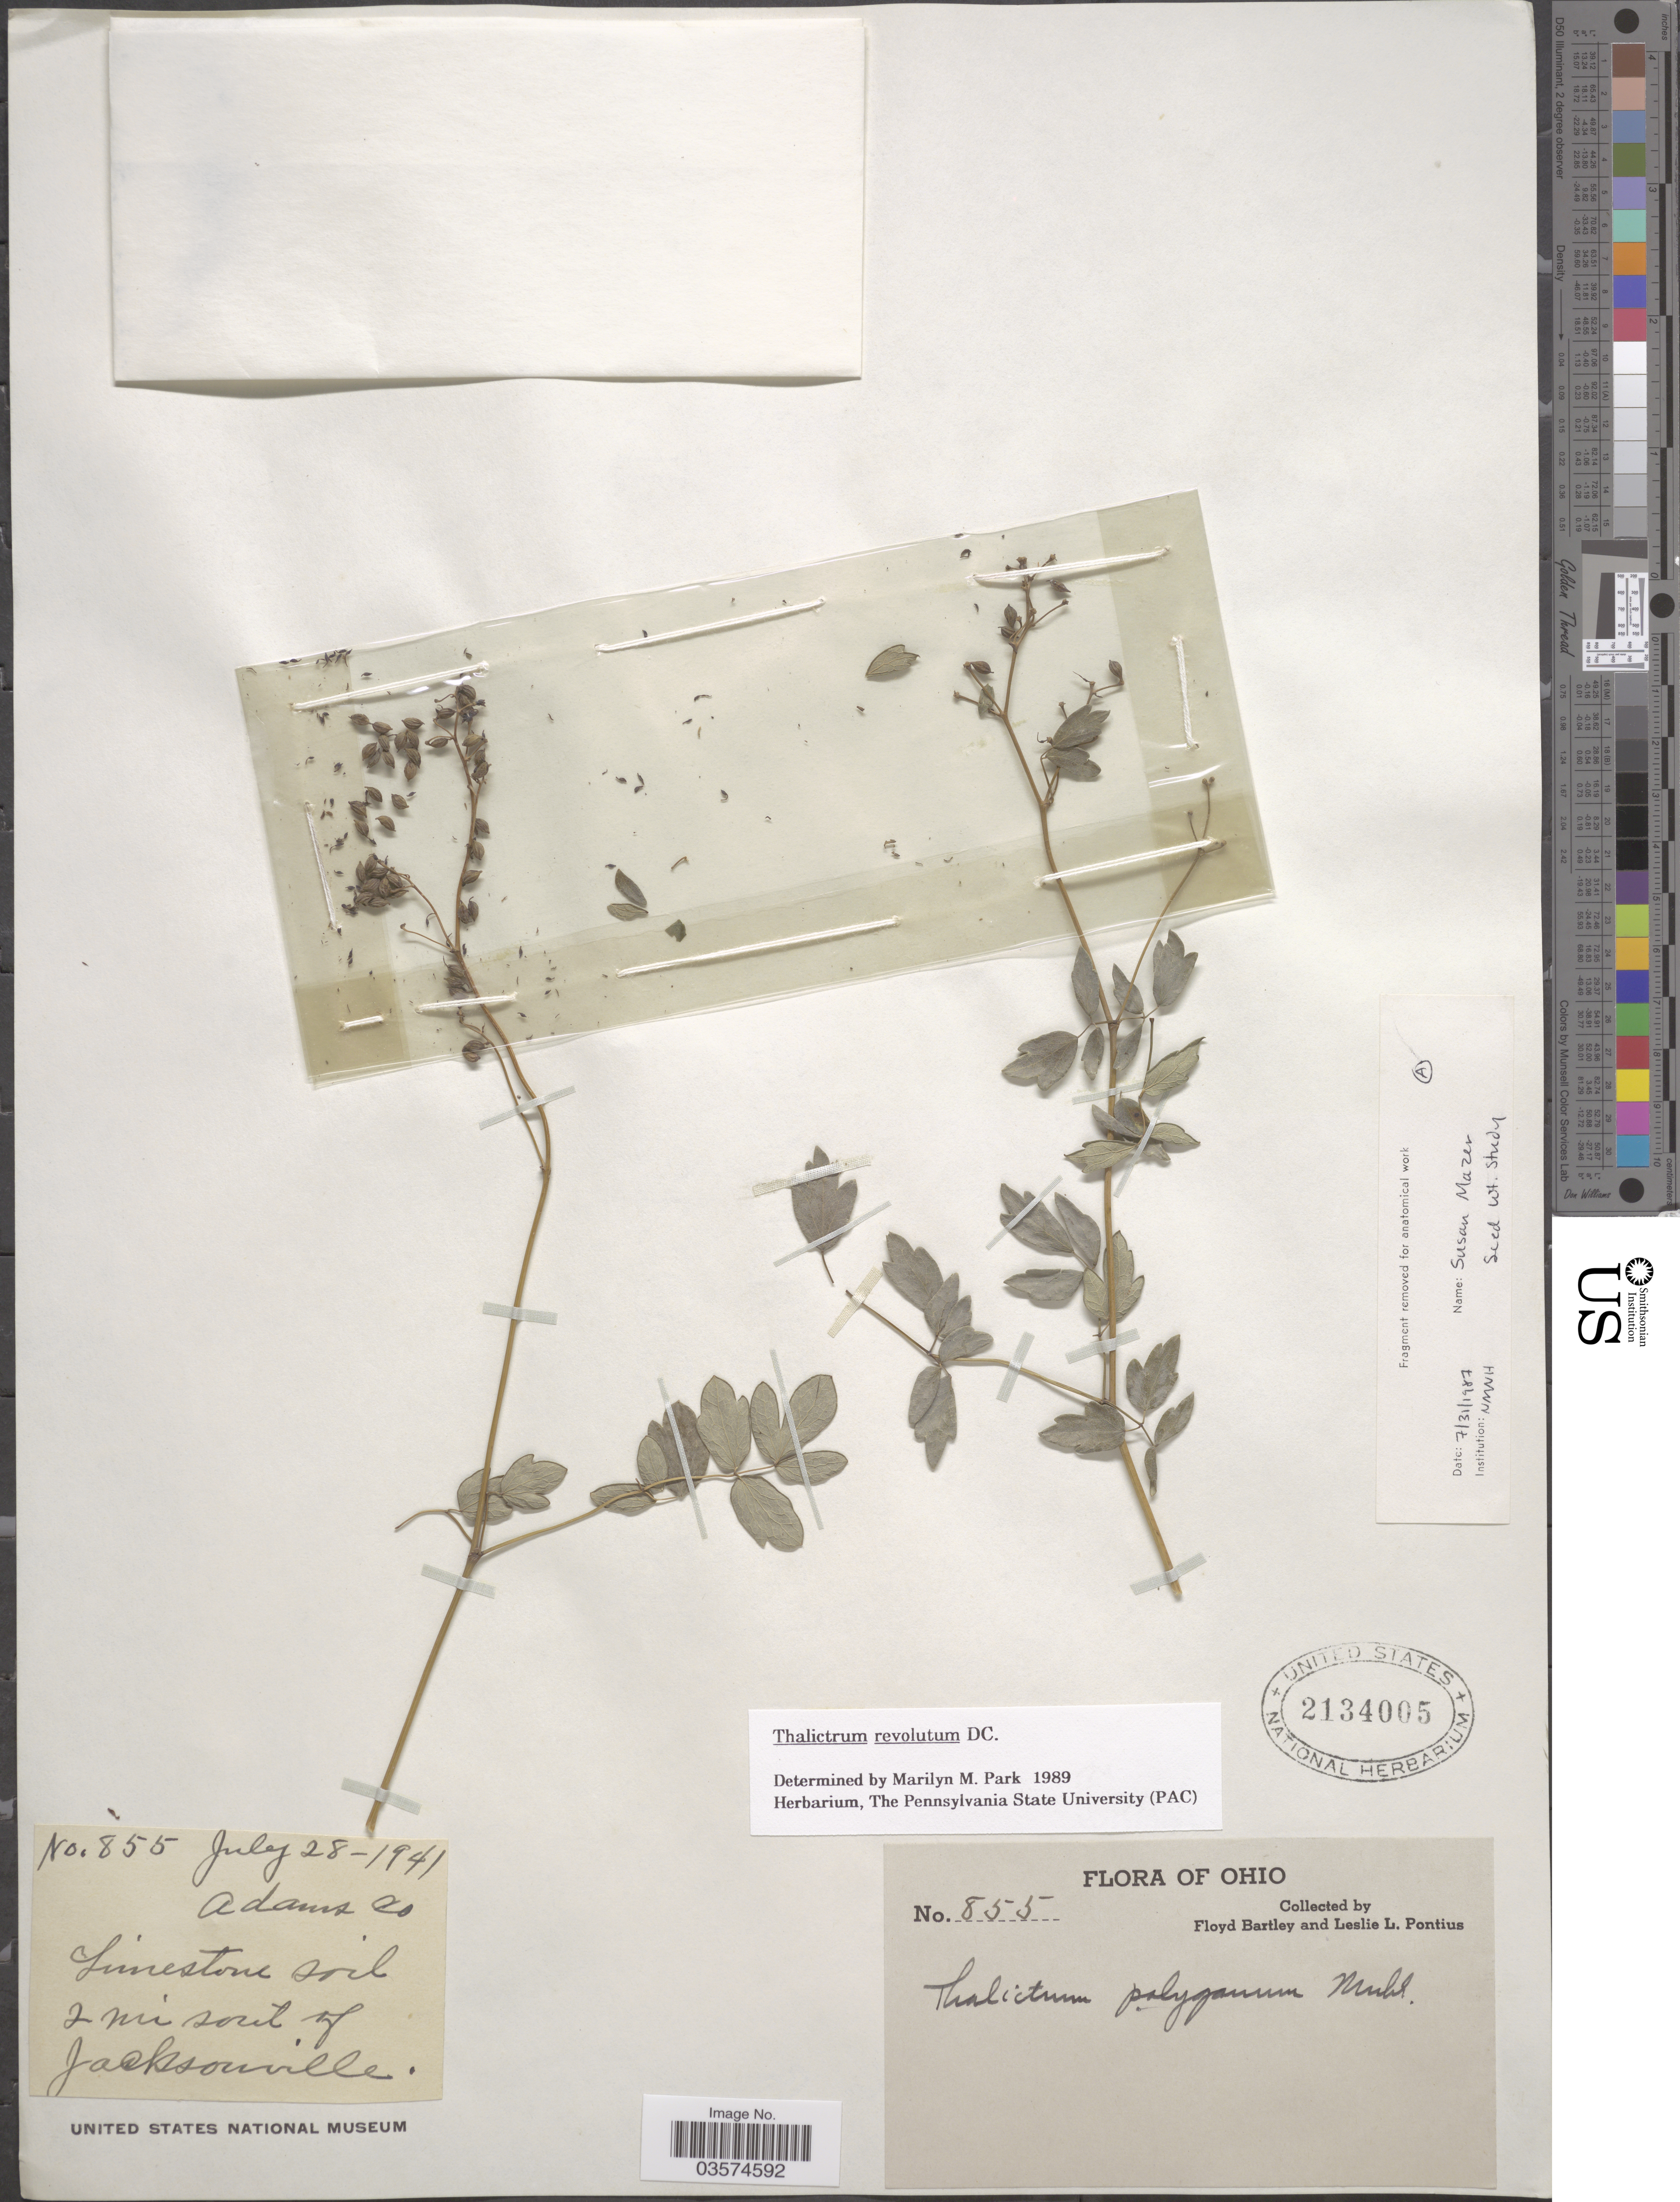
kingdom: Plantae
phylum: Tracheophyta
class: Magnoliopsida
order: Ranunculales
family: Ranunculaceae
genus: Thalictrum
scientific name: Thalictrum amphibolum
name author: Greene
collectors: F. Bartley & L. Pontius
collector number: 855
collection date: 1941-07-28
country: United States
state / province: Ohio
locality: Limestone soil 2 mi south of Jacksonville.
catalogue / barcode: US 2134005